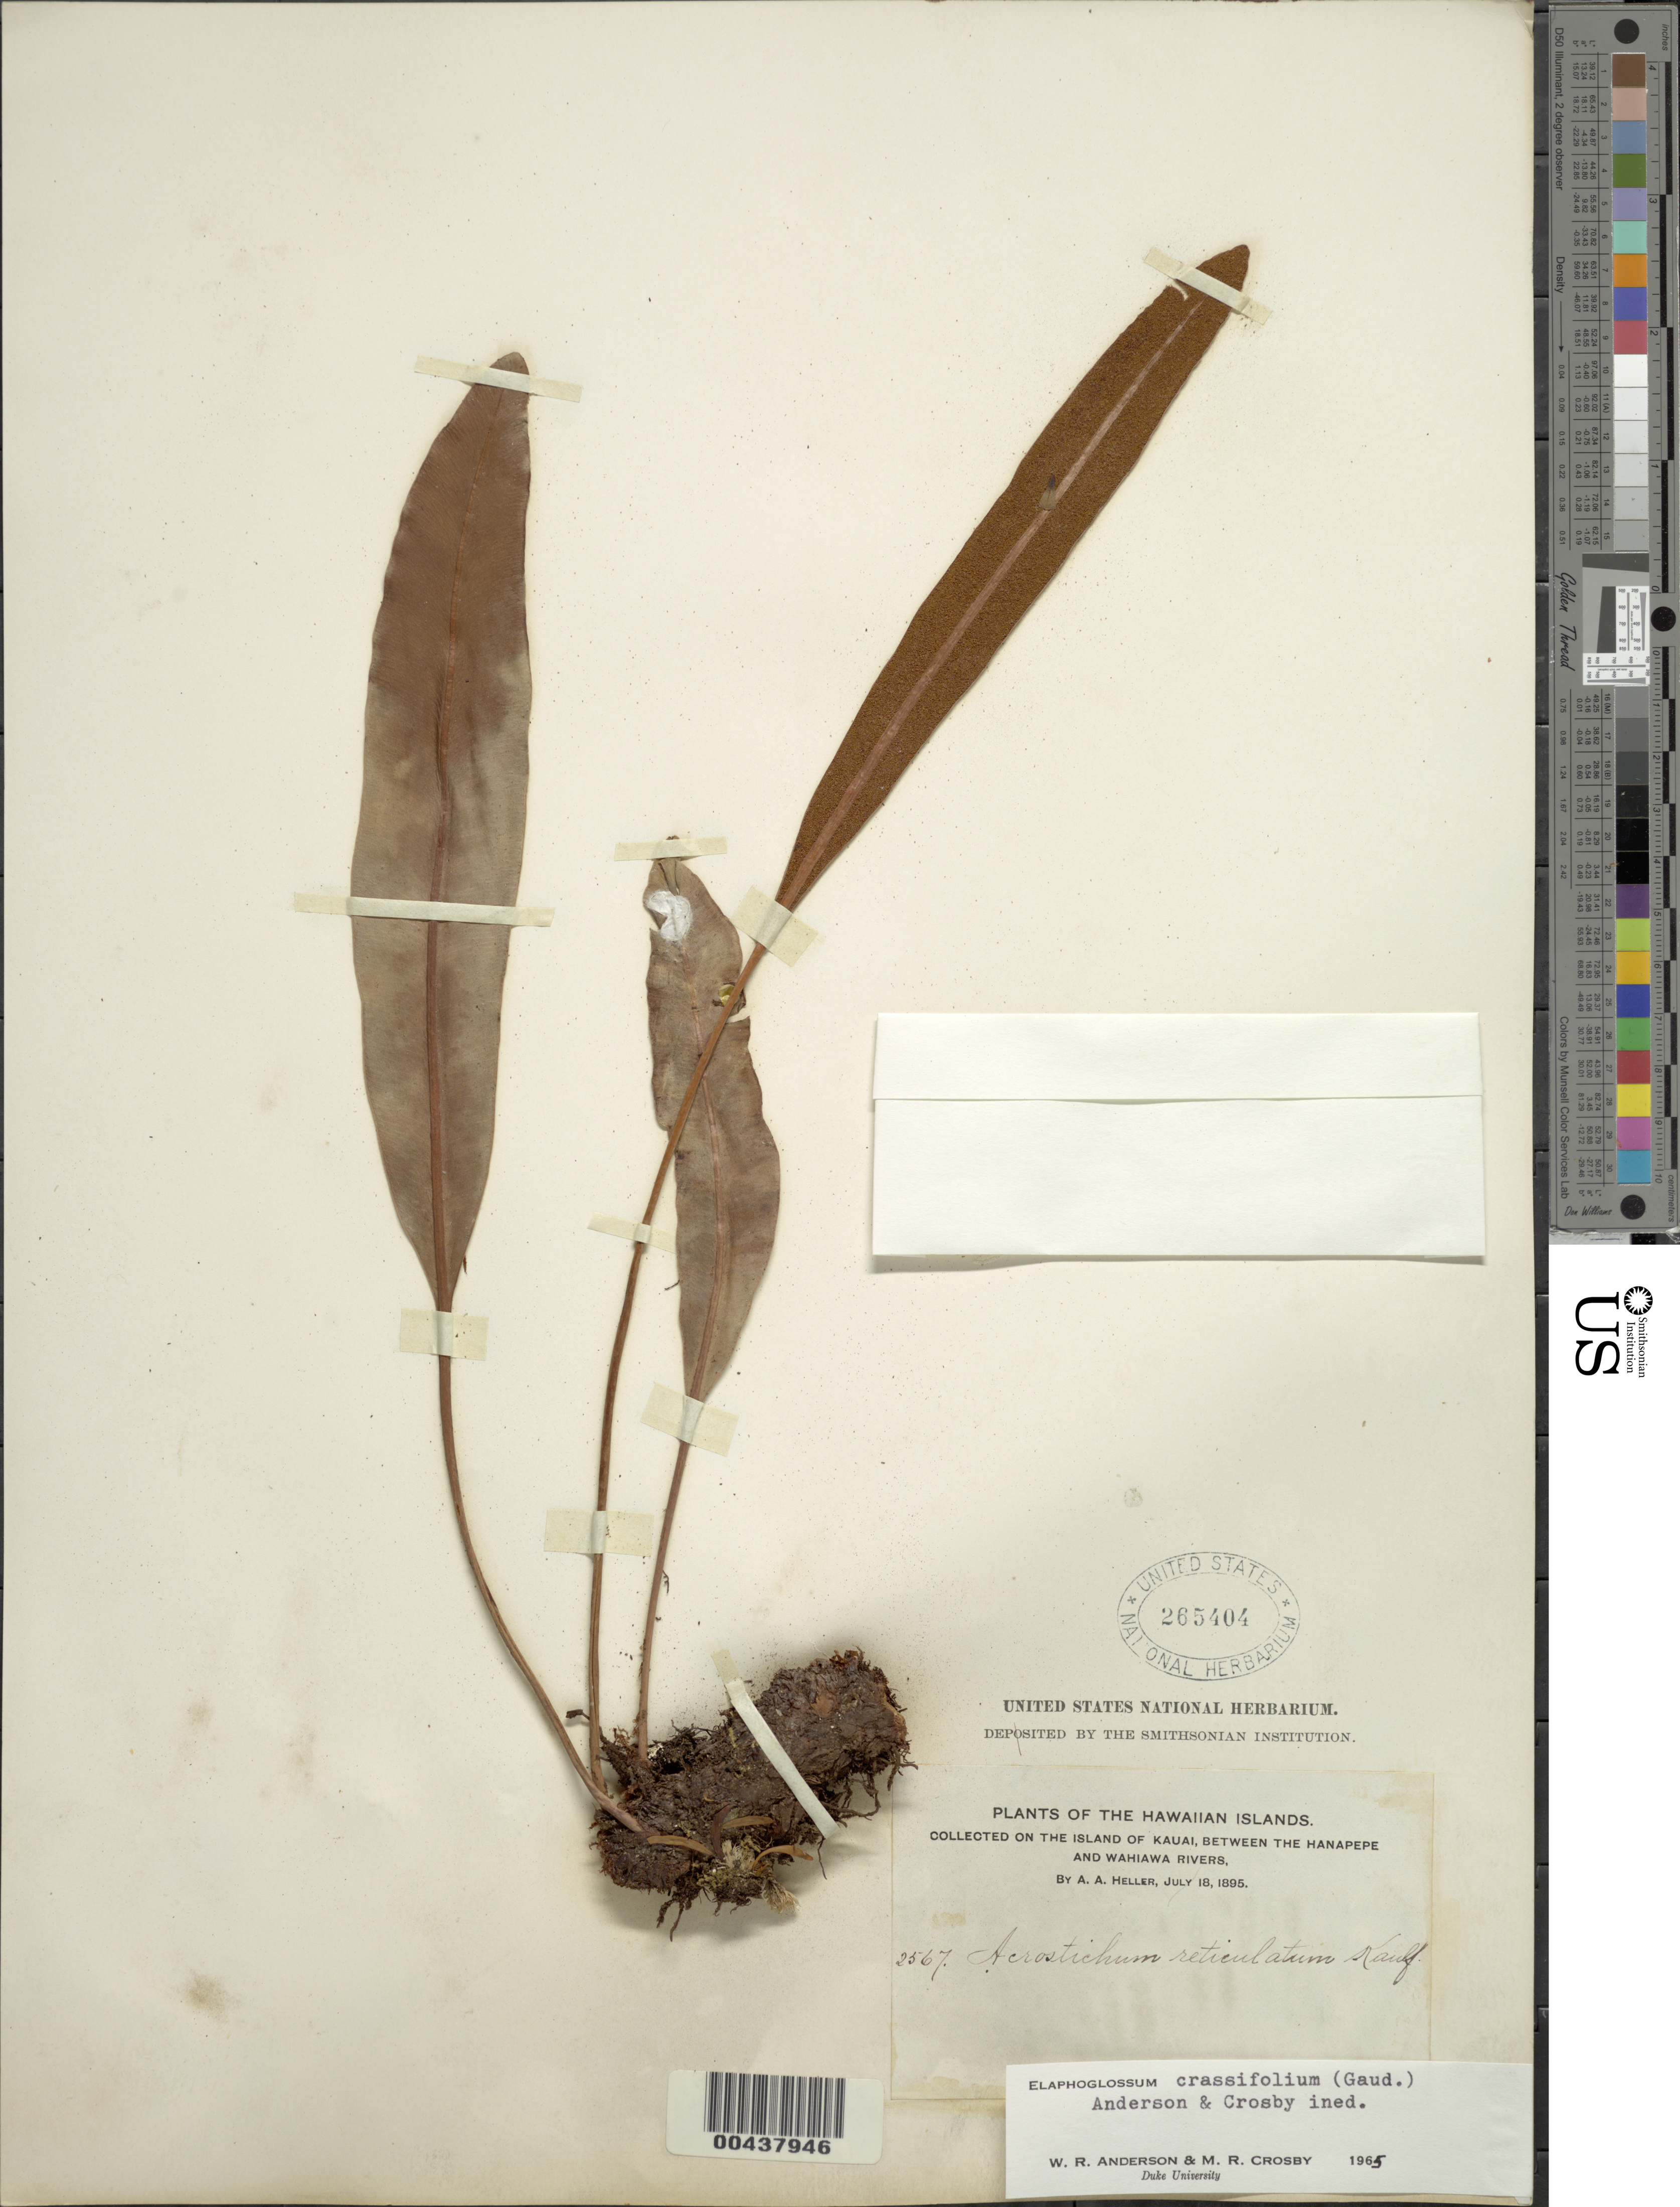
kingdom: Plantae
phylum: Tracheophyta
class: Polypodiopsida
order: Polypodiales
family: Dryopteridaceae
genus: Elaphoglossum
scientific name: Elaphoglossum crassifolium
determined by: Anderson, W. R.; Crosby, M.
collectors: A. A. Heller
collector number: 2567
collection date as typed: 18 Jul 1895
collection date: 1895-07-18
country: United States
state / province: Hawaii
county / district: Kauai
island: Kaua'i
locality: Between the Hanapepe and Wahiawa Rivers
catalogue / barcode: US 265404